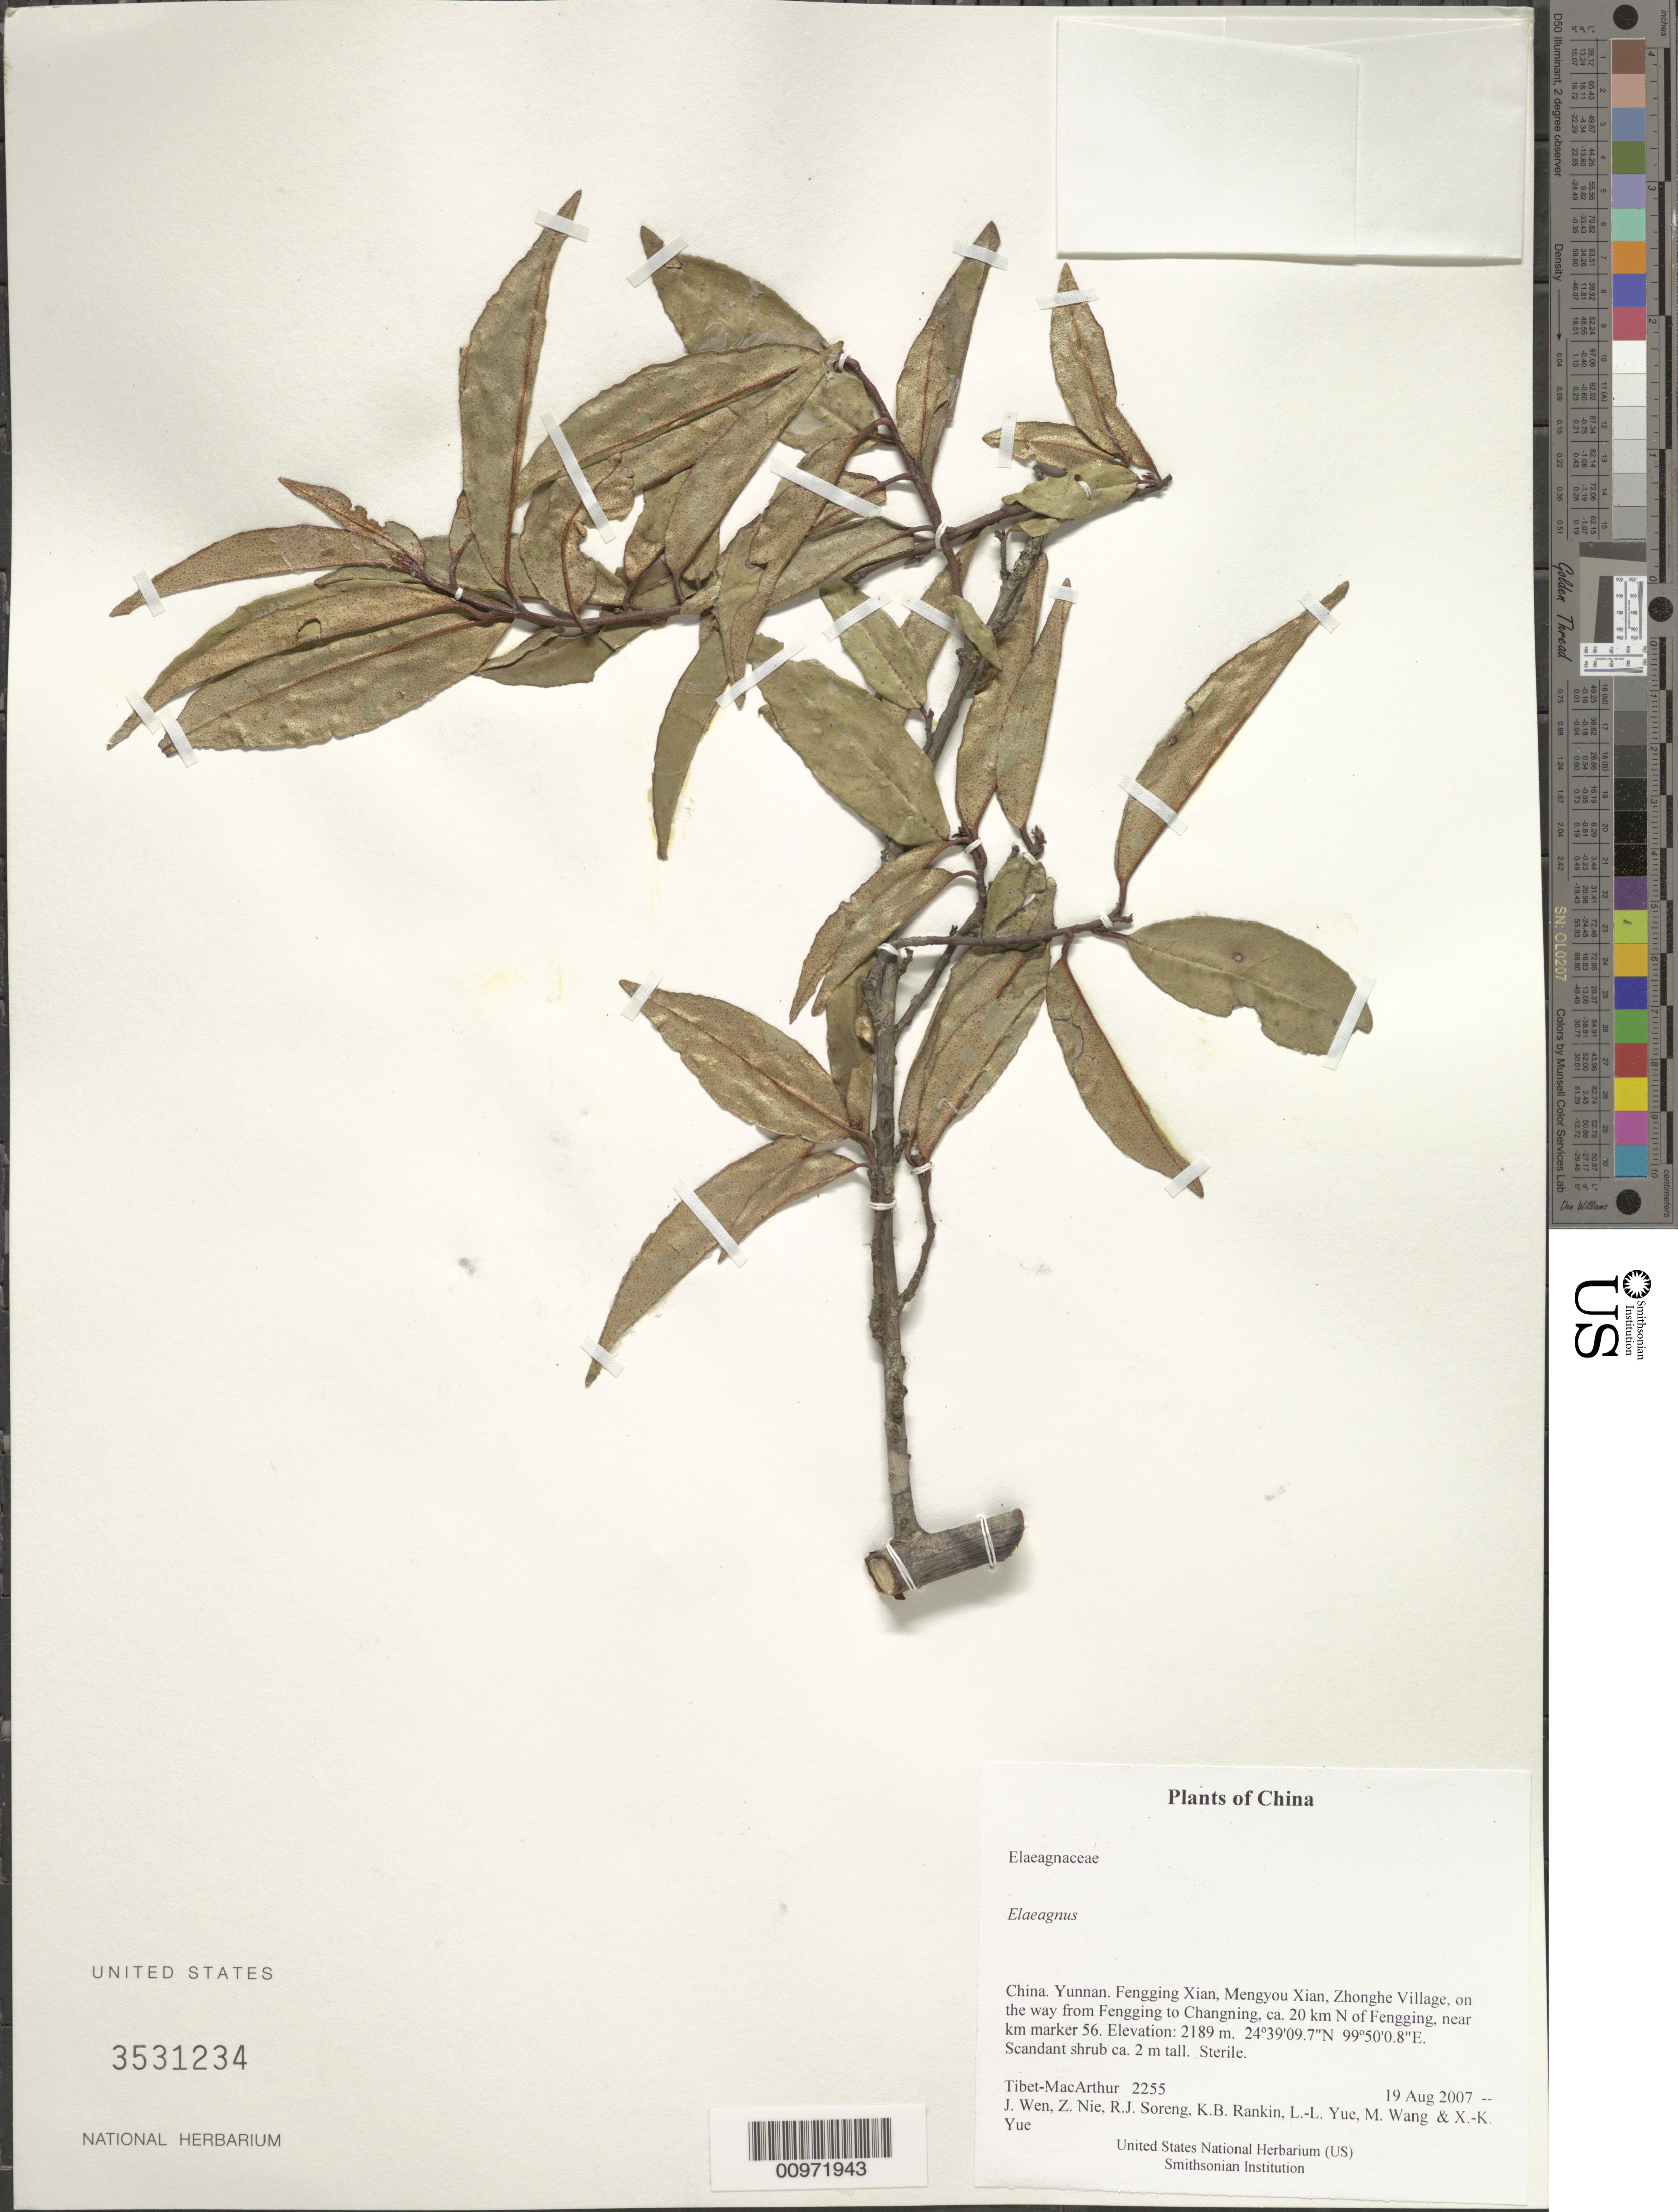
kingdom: Plantae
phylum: Tracheophyta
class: Magnoliopsida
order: Rosales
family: Elaeagnaceae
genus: Elaeagnus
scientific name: Elaeagnus sp.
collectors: Tibet-MacArthur, J. Wen, Z. Nie, R. J. Soreng, K. Rankin, L. Yue, M. Wang & X. Yue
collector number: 2255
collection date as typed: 19 Aug 2007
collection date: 2007-08-19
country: China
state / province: Yunnan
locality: Fengging Xian, Mengyou Xian, Zhonghe Village, on the way from Fengging to Changning, ca. 20 km N of Fengging, near km marker 56.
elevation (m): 2189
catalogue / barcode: US 3531234